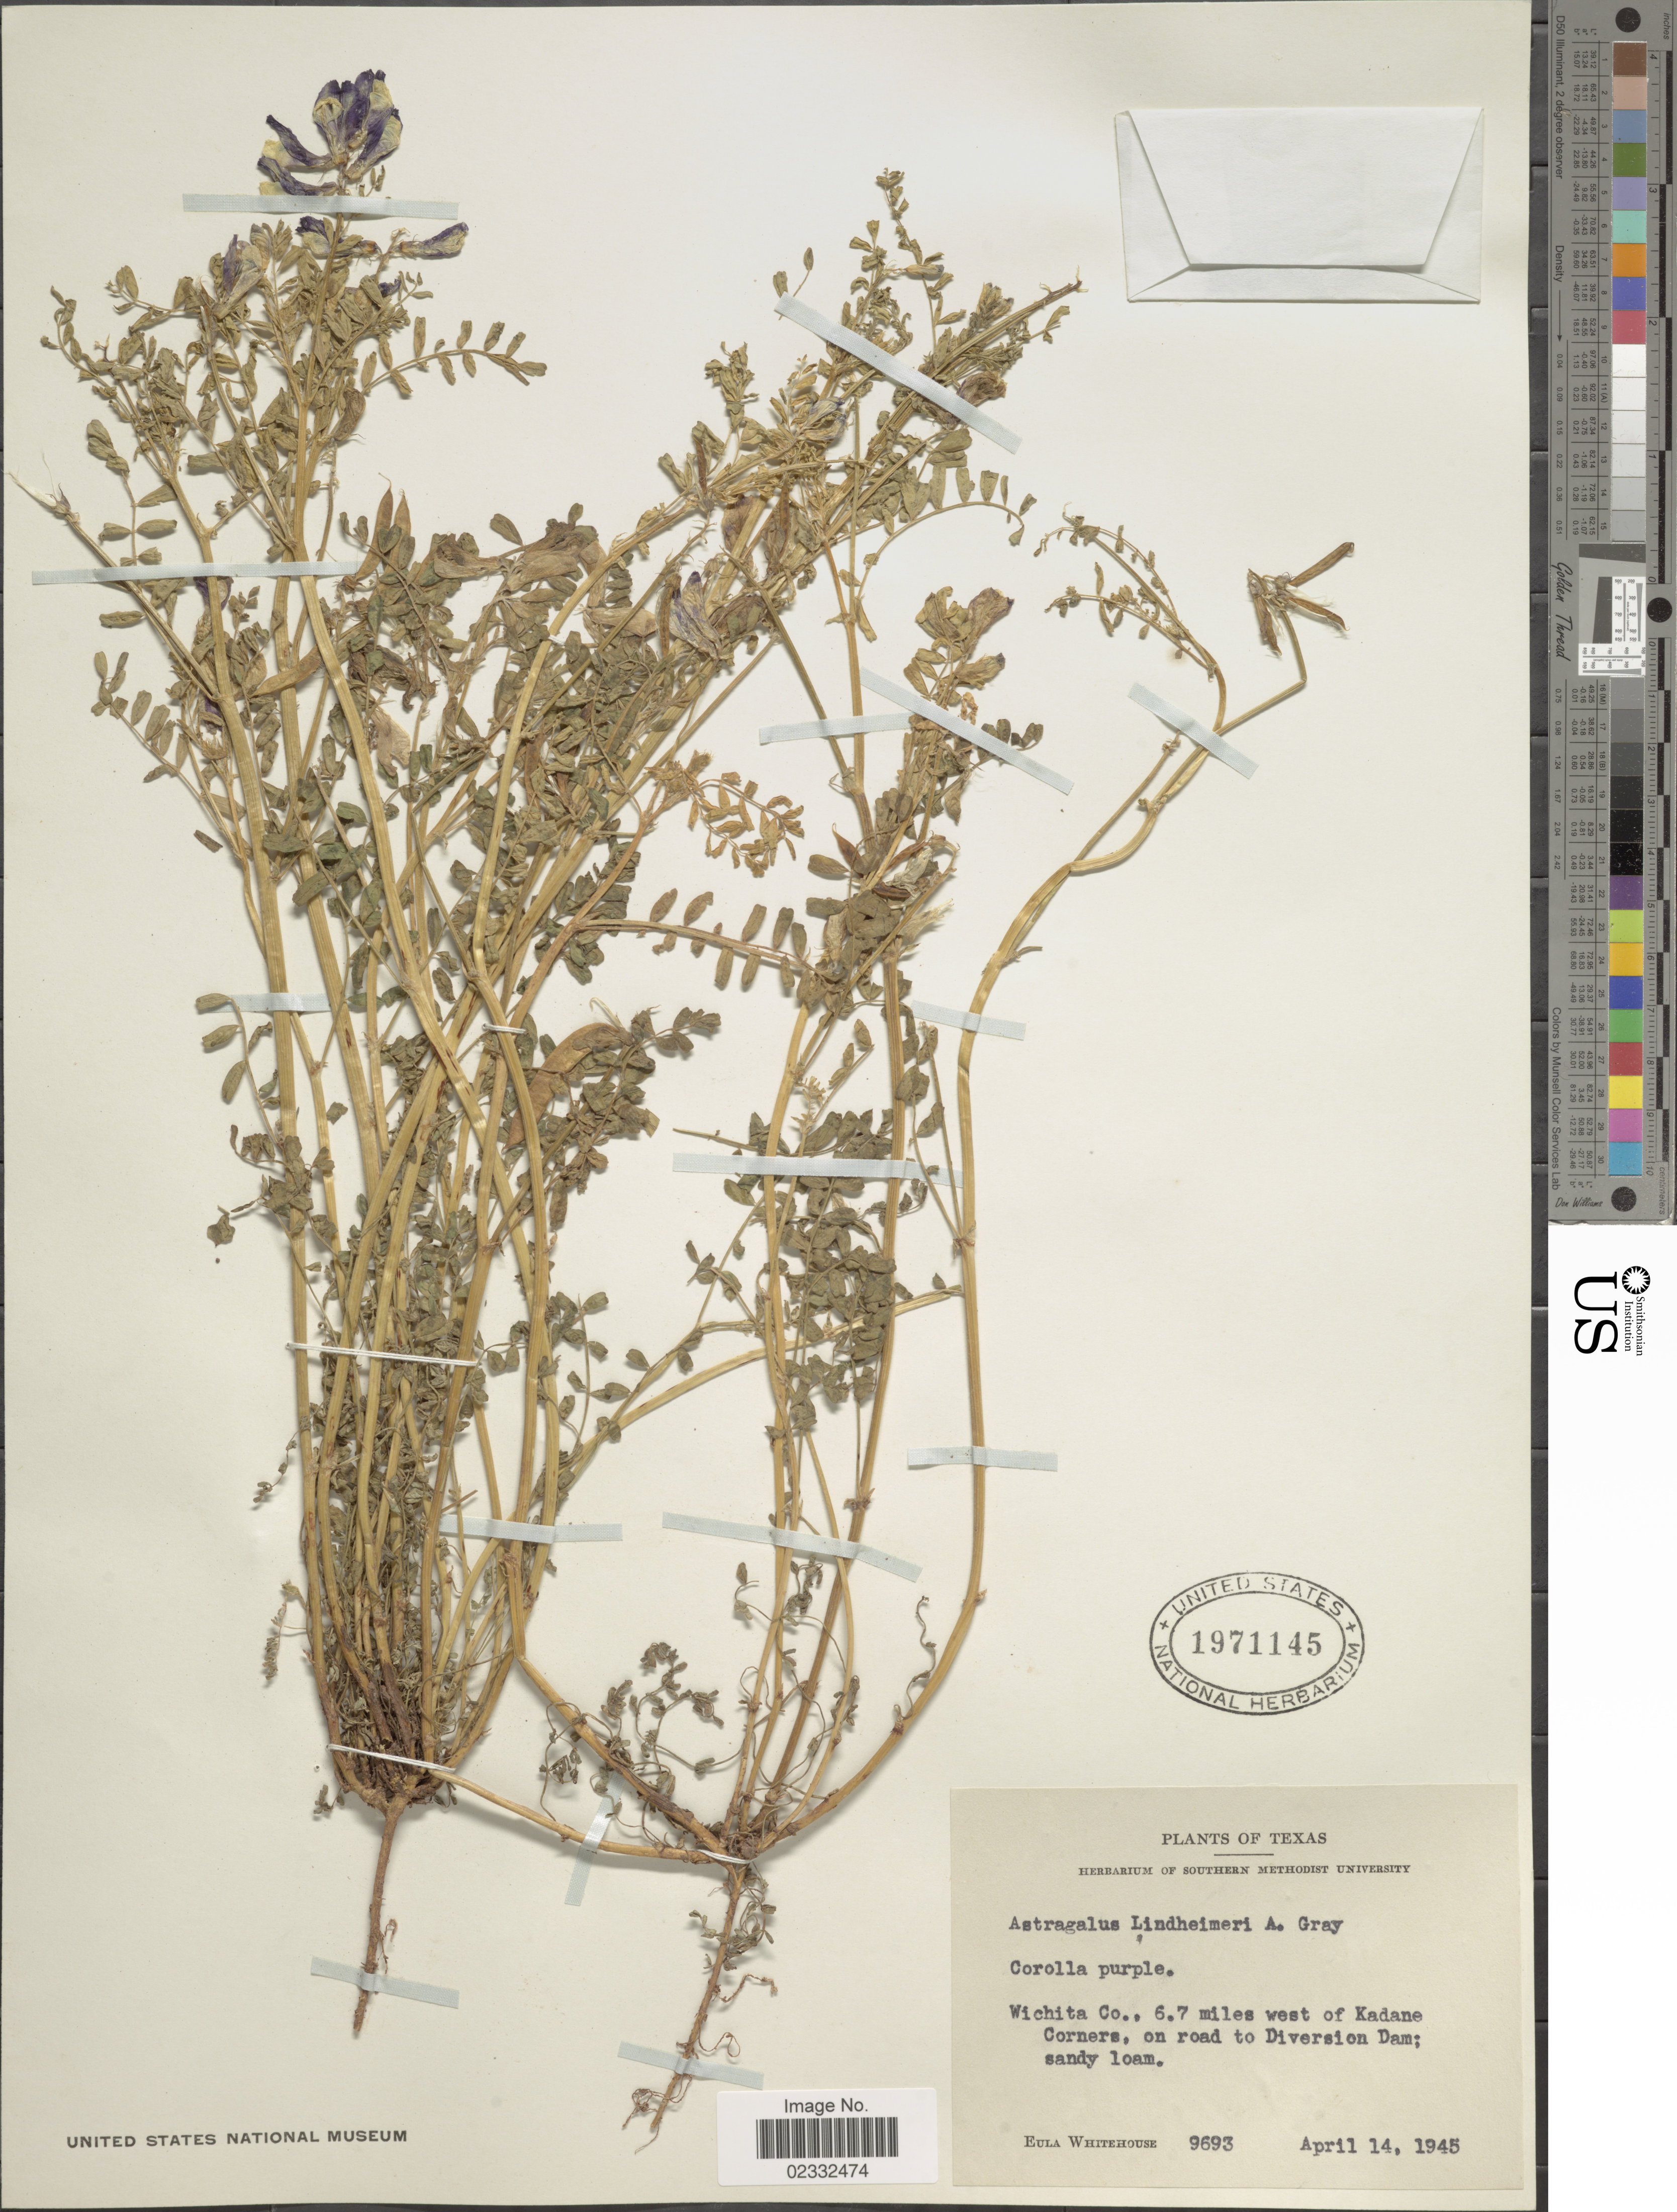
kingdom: Plantae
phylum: Tracheophyta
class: Magnoliopsida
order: Fabales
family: Fabaceae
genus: Astragalus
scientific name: Astragalus lindheimeri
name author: Engelm. ex A. Gray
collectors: E. Whitehouse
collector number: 9693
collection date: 1945-04-14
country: United States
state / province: Texas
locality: Wichita Co., 6.7 miles west of Kadane Corners, on road to Diversion Dam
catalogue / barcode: US 1971145